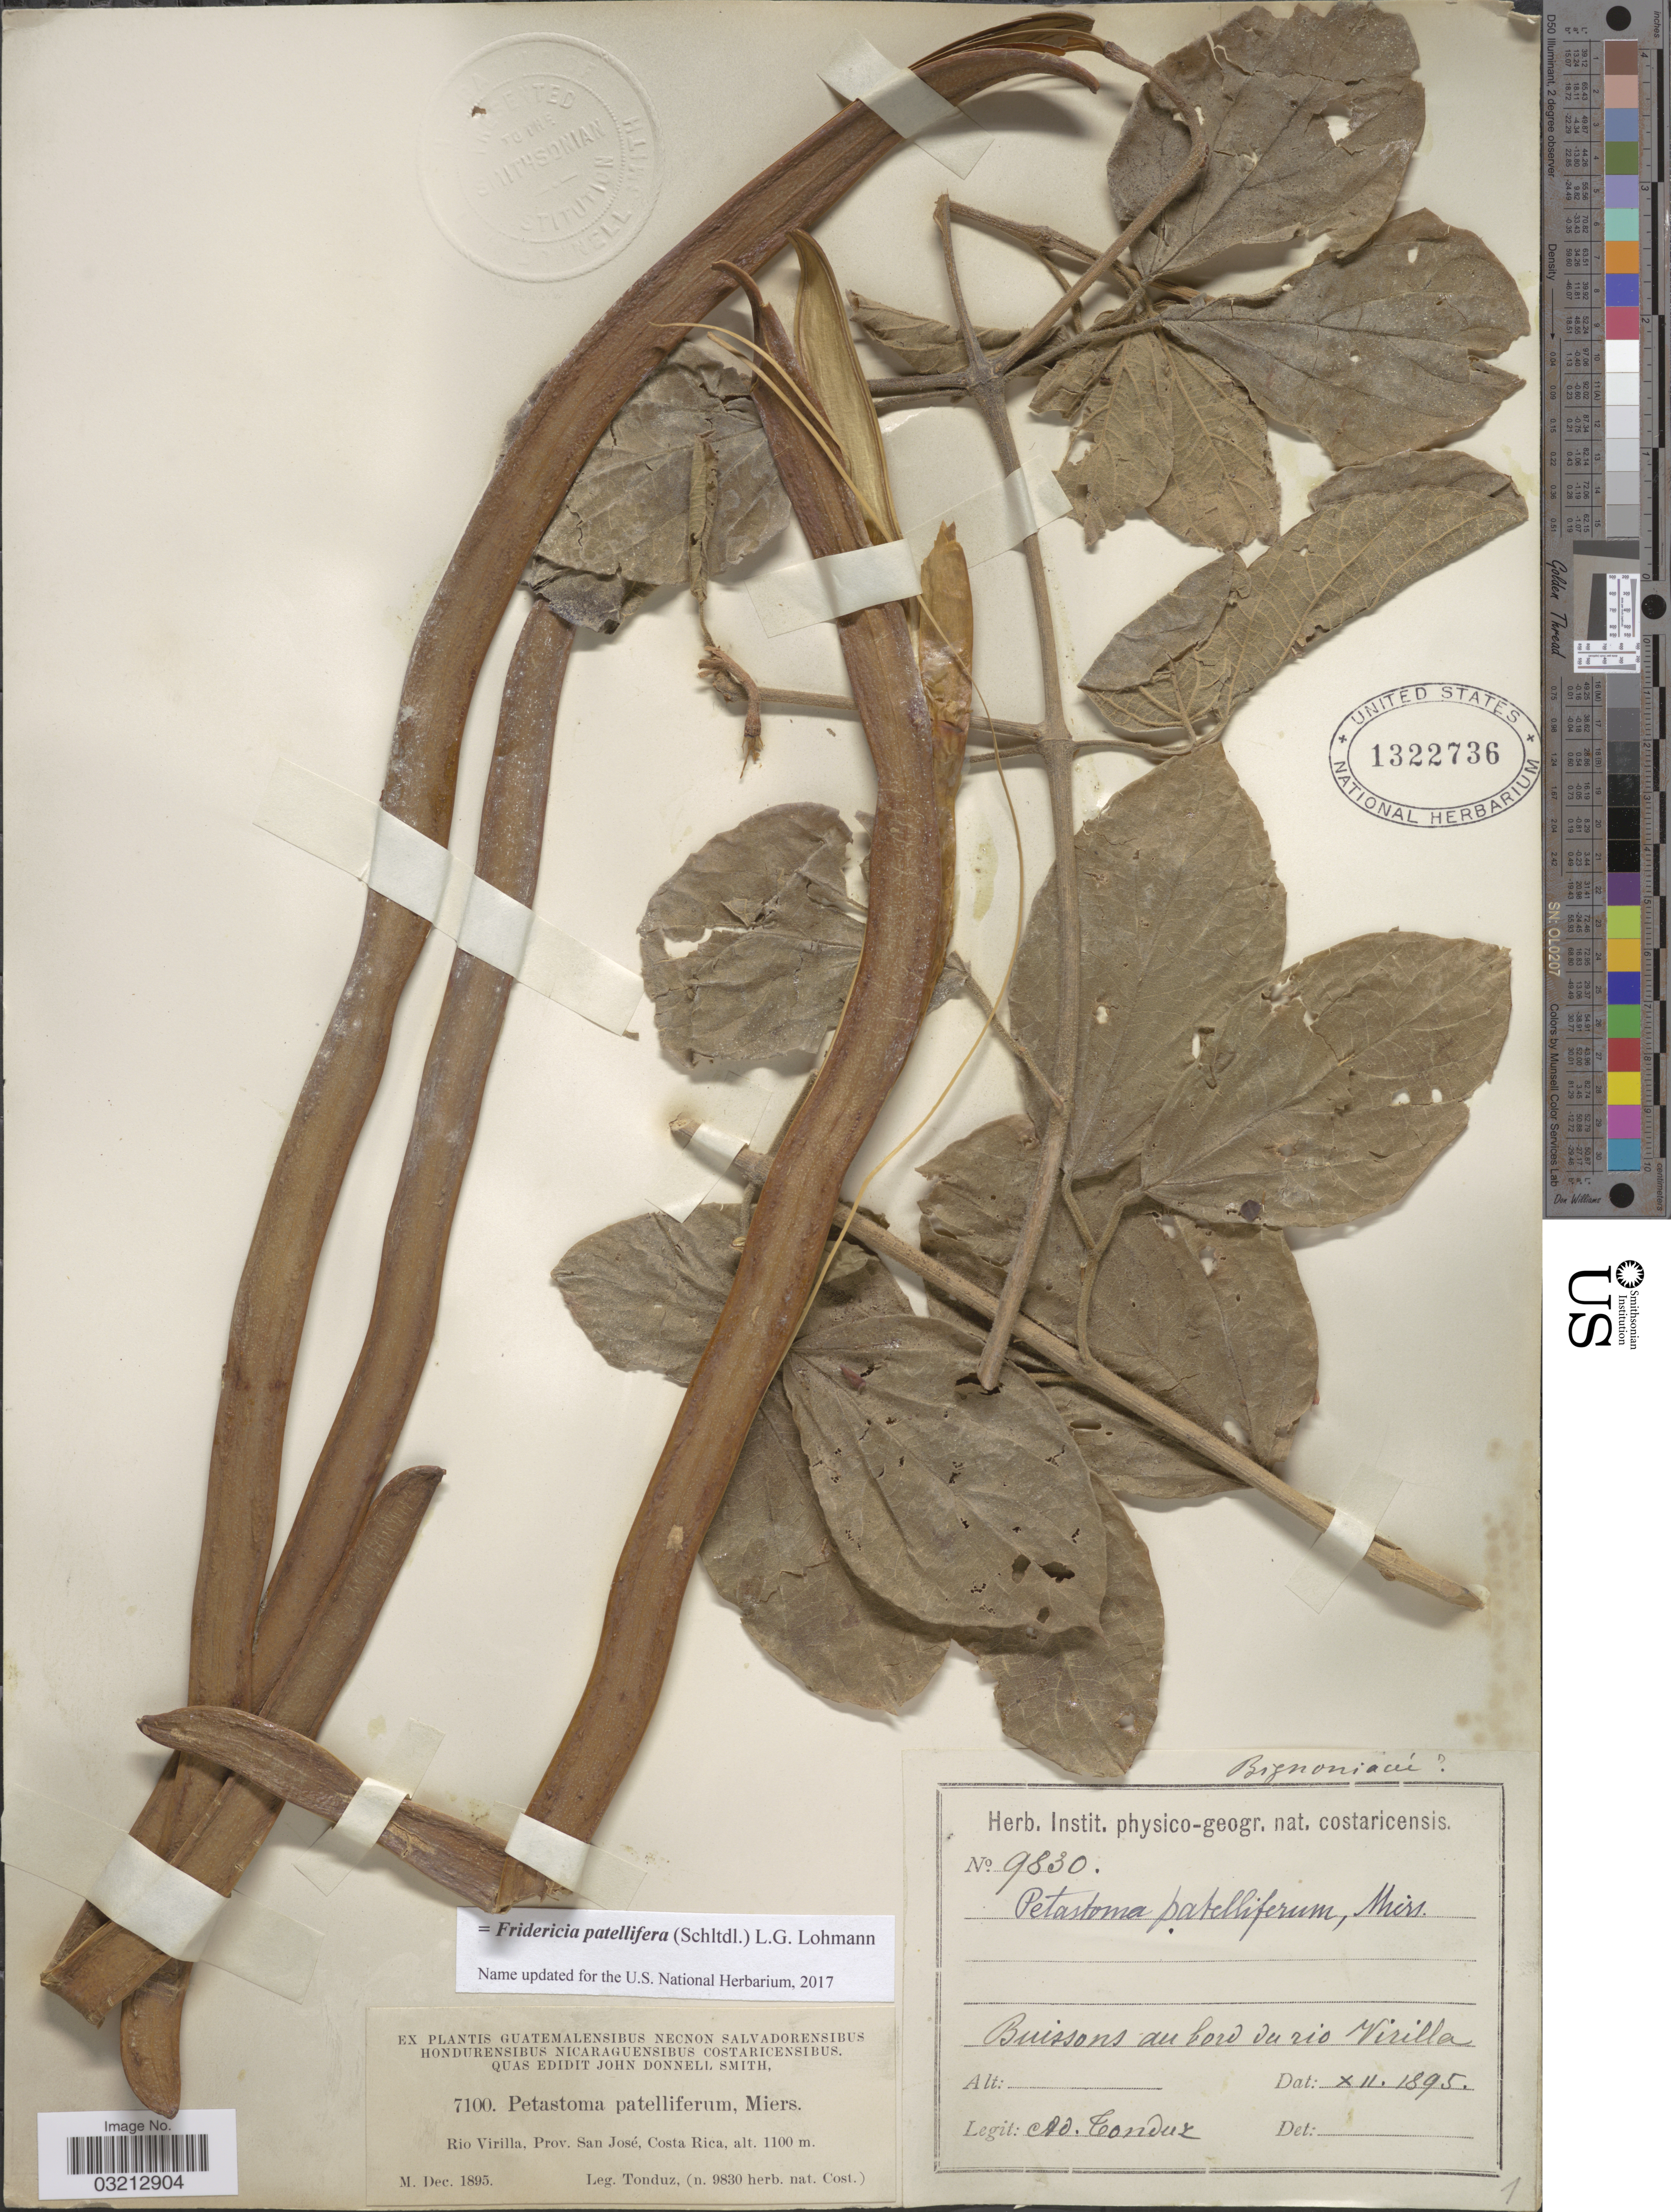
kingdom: Plantae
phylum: Tracheophyta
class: Magnoliopsida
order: Lamiales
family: Bignoniaceae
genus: Fridericia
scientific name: Fridericia patellifera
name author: (Schltdl.) L.G. Lohmann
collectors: A. Tonduz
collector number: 9830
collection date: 1895-12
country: Costa Rica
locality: Buissons au bord du rio Virilla.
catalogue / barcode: US 1322736